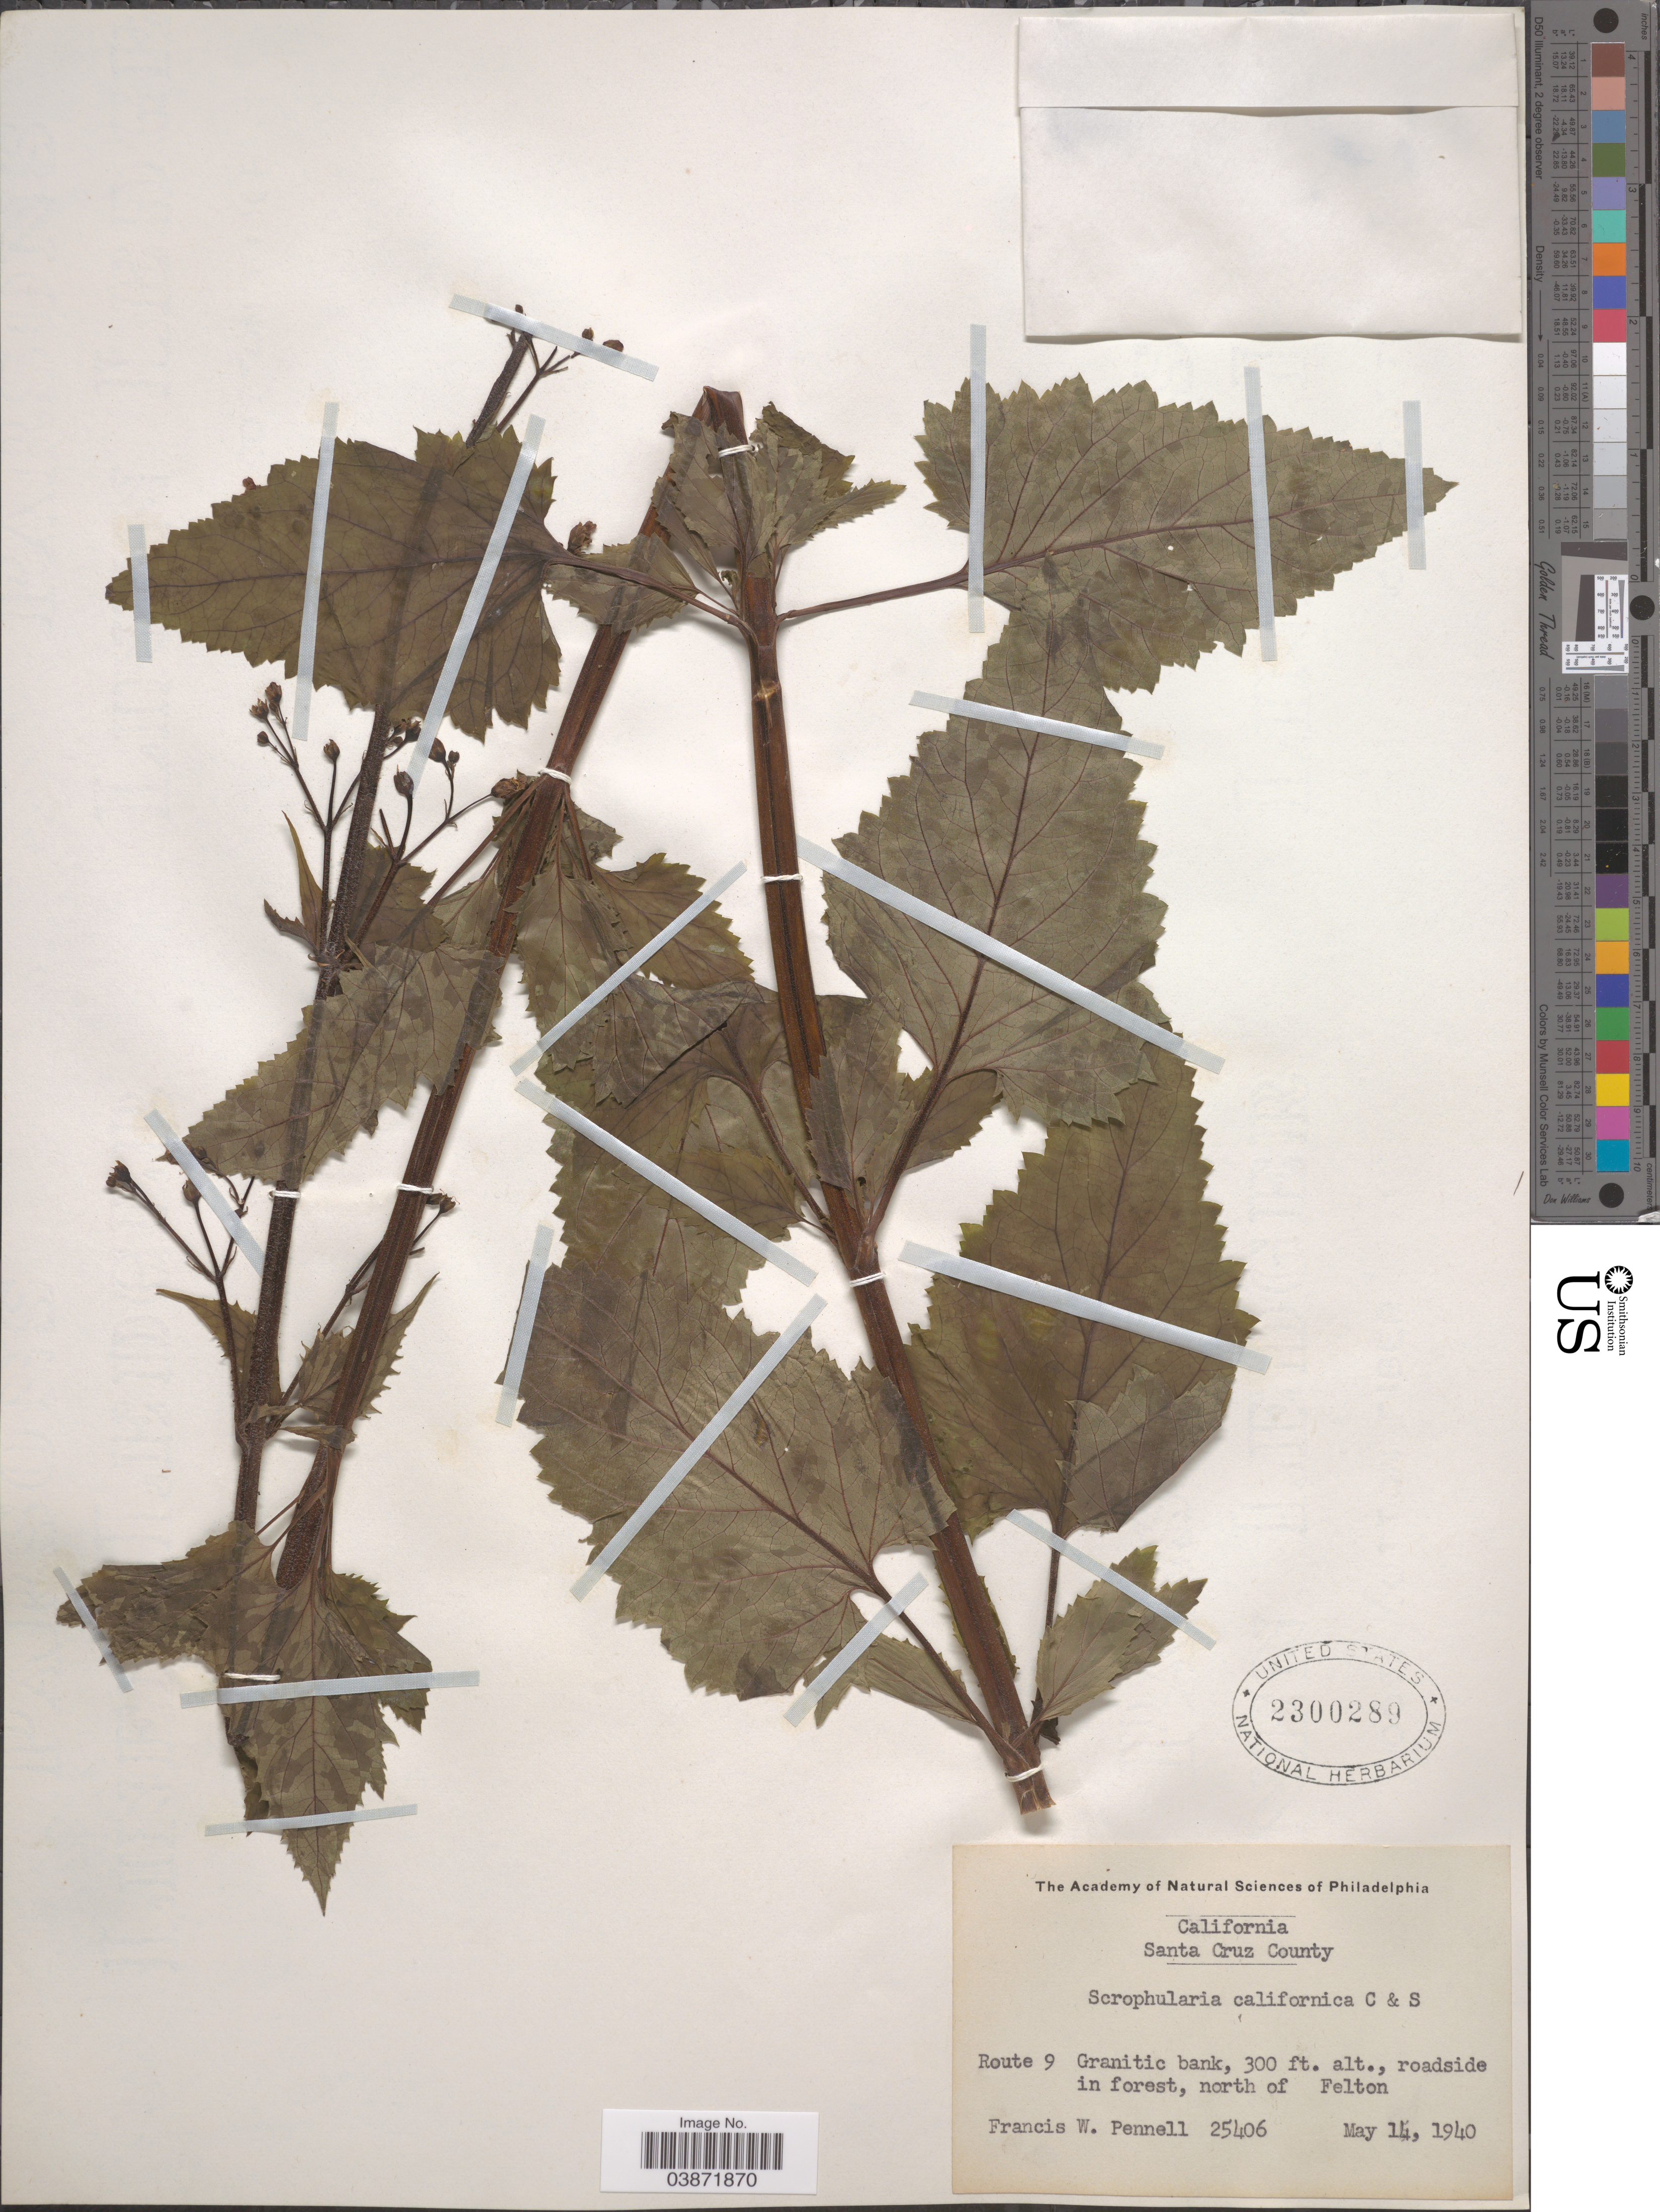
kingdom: Plantae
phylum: Tracheophyta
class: Magnoliopsida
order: Lamiales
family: Scrophulariaceae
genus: Scrophularia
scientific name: Scrophularia californica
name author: Cham. & Schltdl.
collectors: F. W. Pennell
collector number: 25406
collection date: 1940-05-14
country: United States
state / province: California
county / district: Santa Cruz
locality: Santa Cruz County. Route 9, north of Felton.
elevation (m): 91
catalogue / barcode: US 2300289